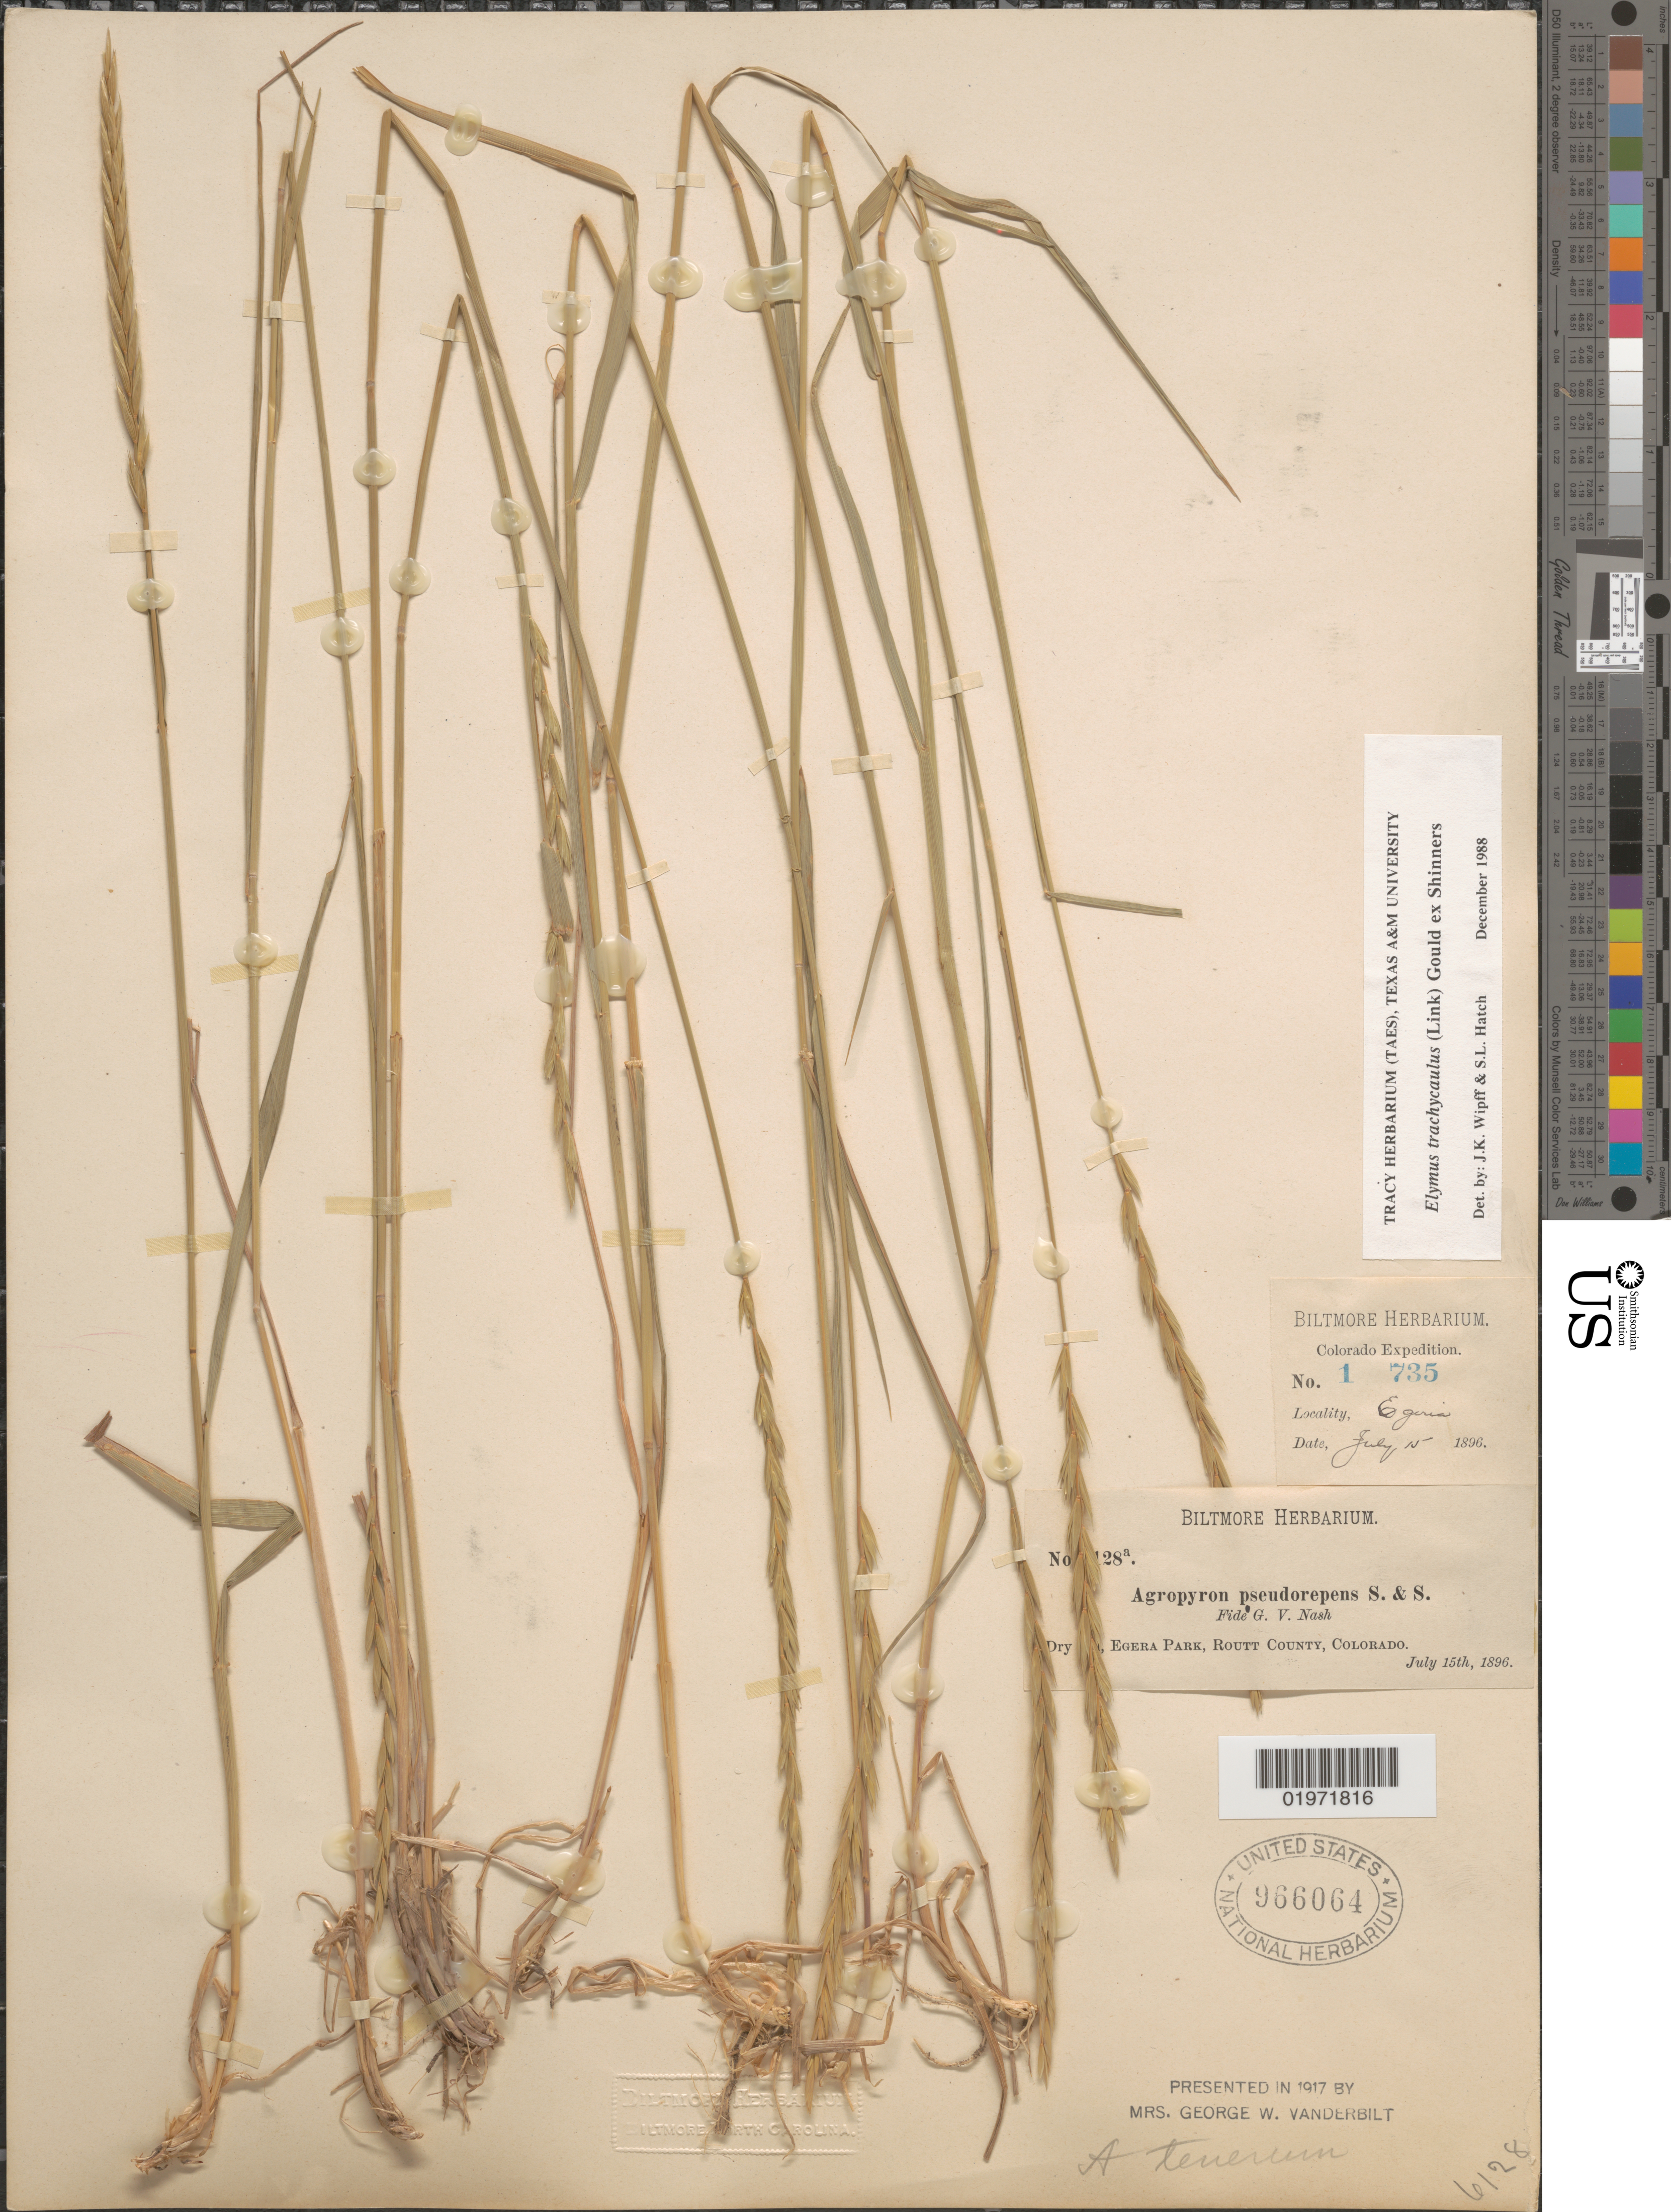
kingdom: Plantae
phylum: Tracheophyta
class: Liliopsida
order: Poales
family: Poaceae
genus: Elymus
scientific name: Elymus trachycaulus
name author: (Link) Gould ex Shinners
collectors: ex herb. Biltmore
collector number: !28a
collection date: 1896-07-15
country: United States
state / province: Colorado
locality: Egera Park, Routt County.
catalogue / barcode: US 966064